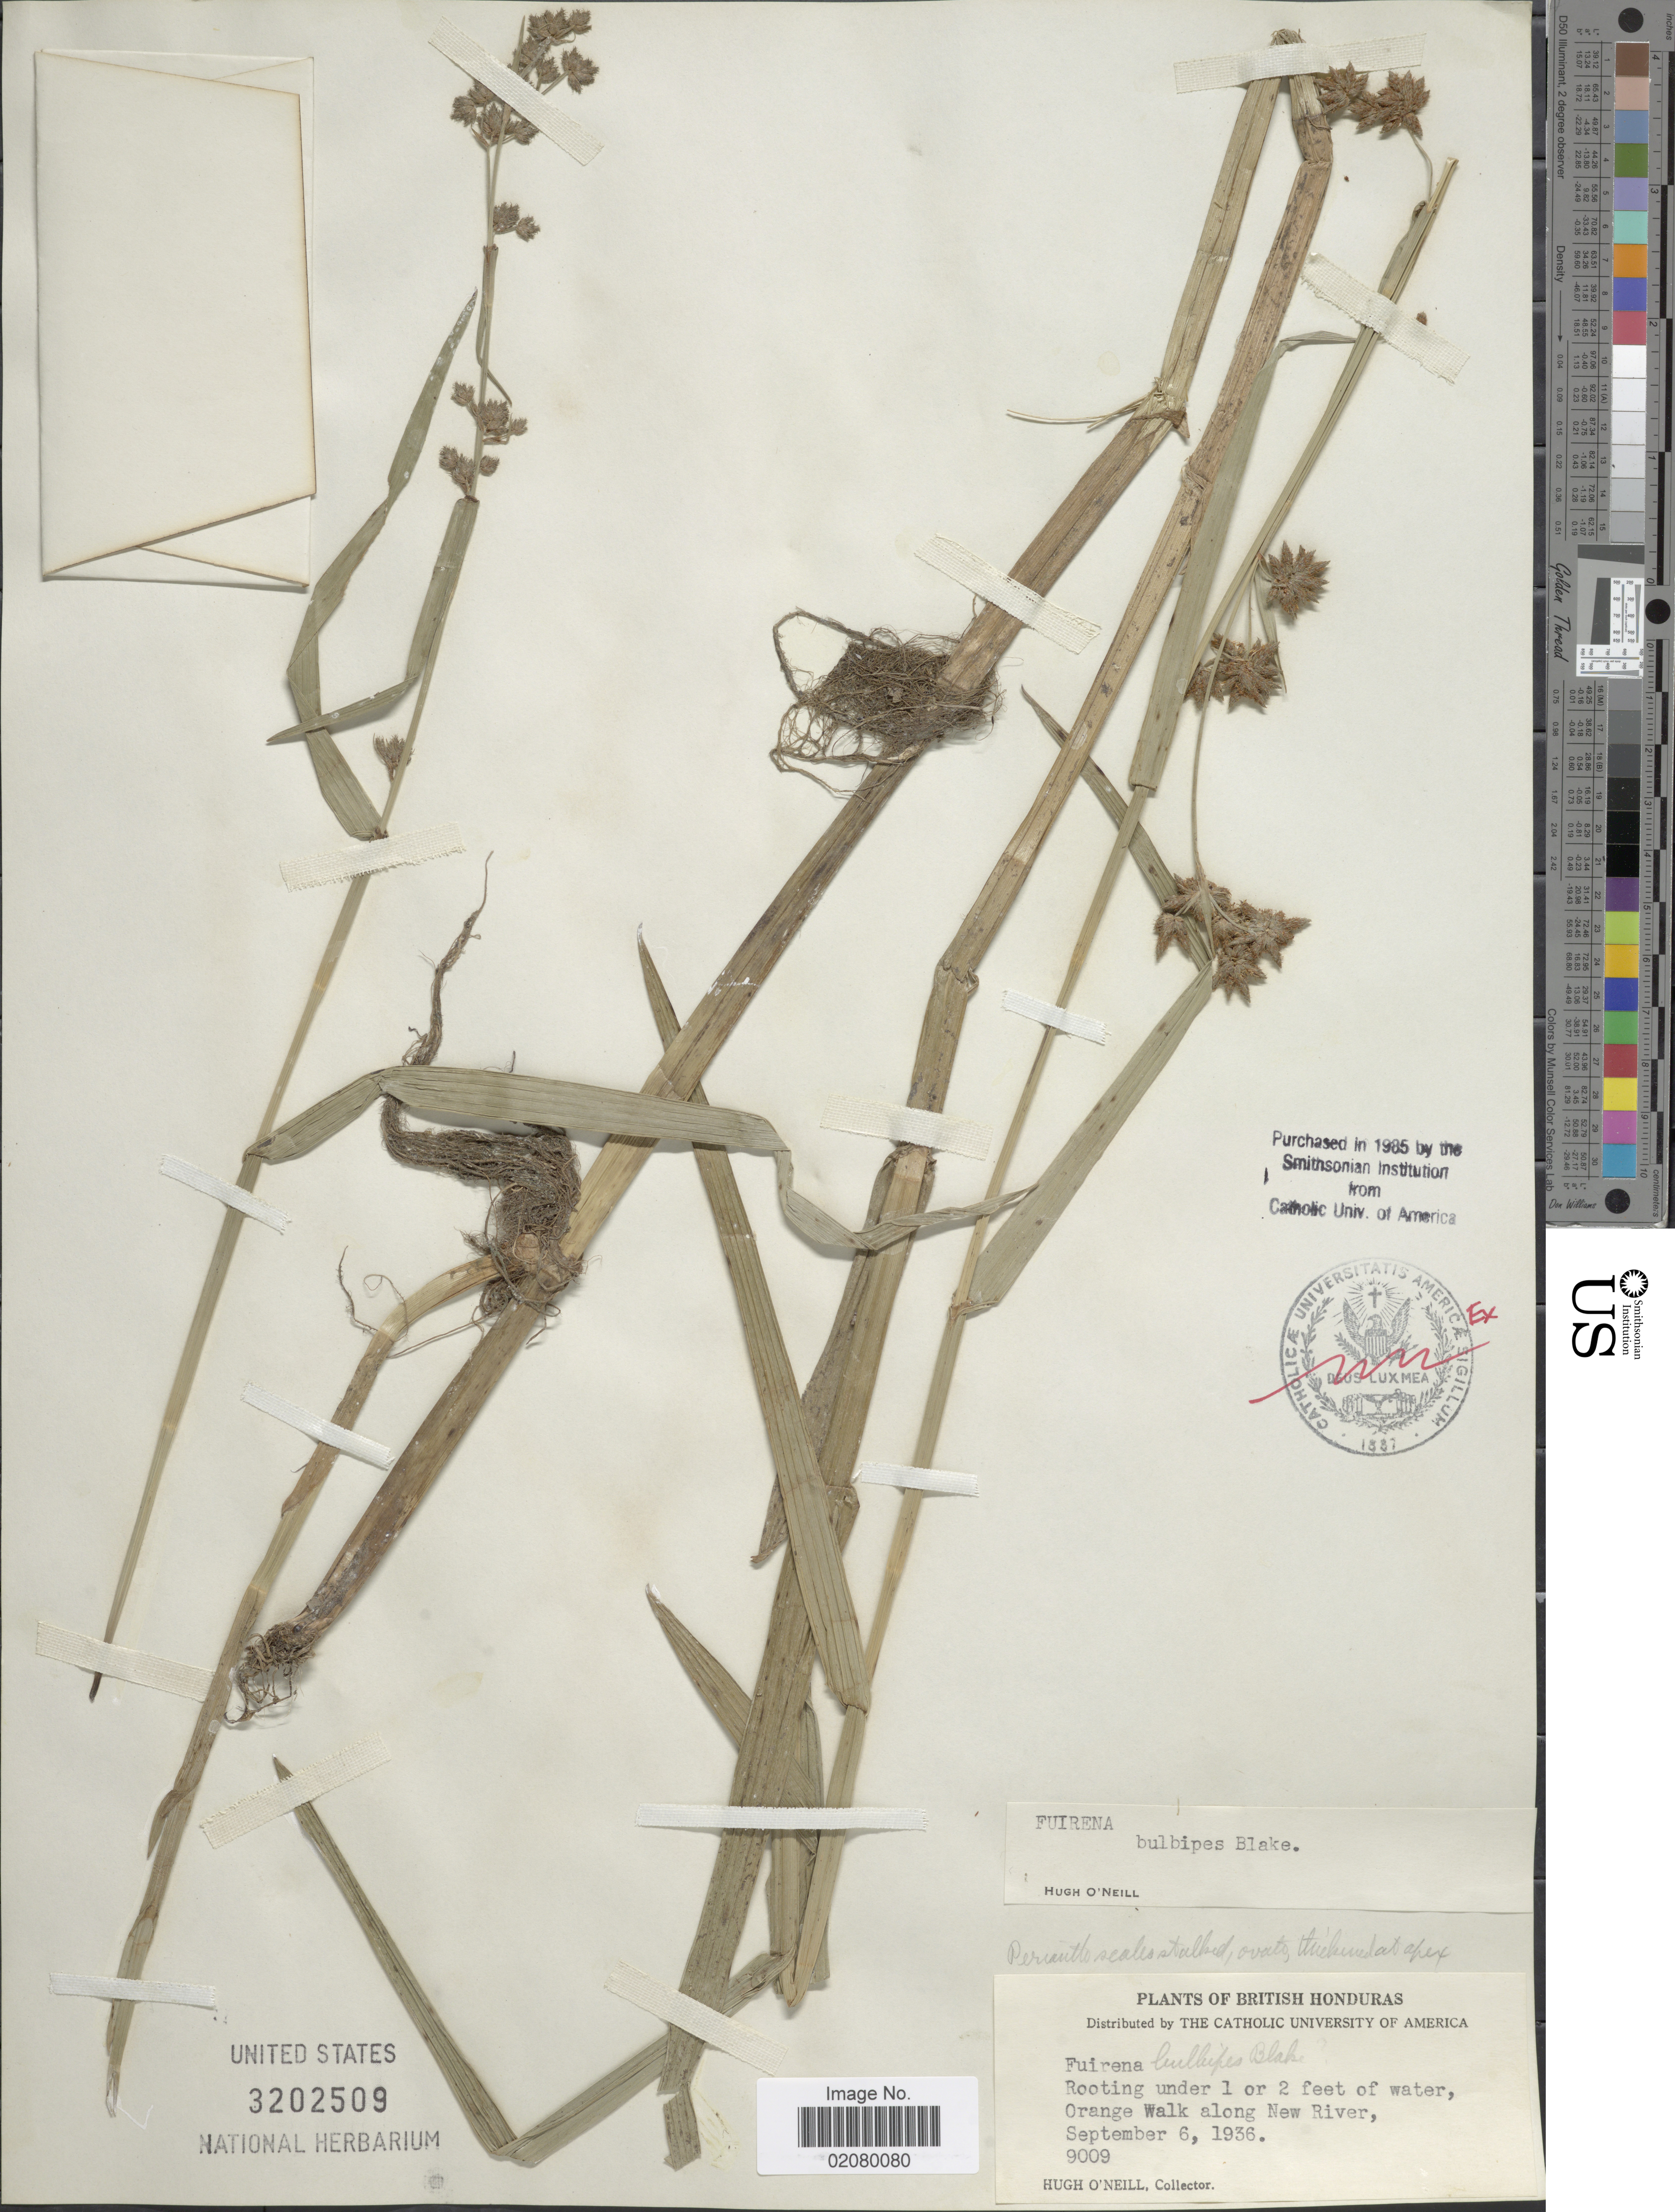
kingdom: Plantae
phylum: Tracheophyta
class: Liliopsida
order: Poales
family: Cyperaceae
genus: Fuirena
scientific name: Fuirena camptotricha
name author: C. Wright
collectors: H. O'Neill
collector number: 9009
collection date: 1936-09-06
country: Belize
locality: Orange Walk along New River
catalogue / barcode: US 3202509